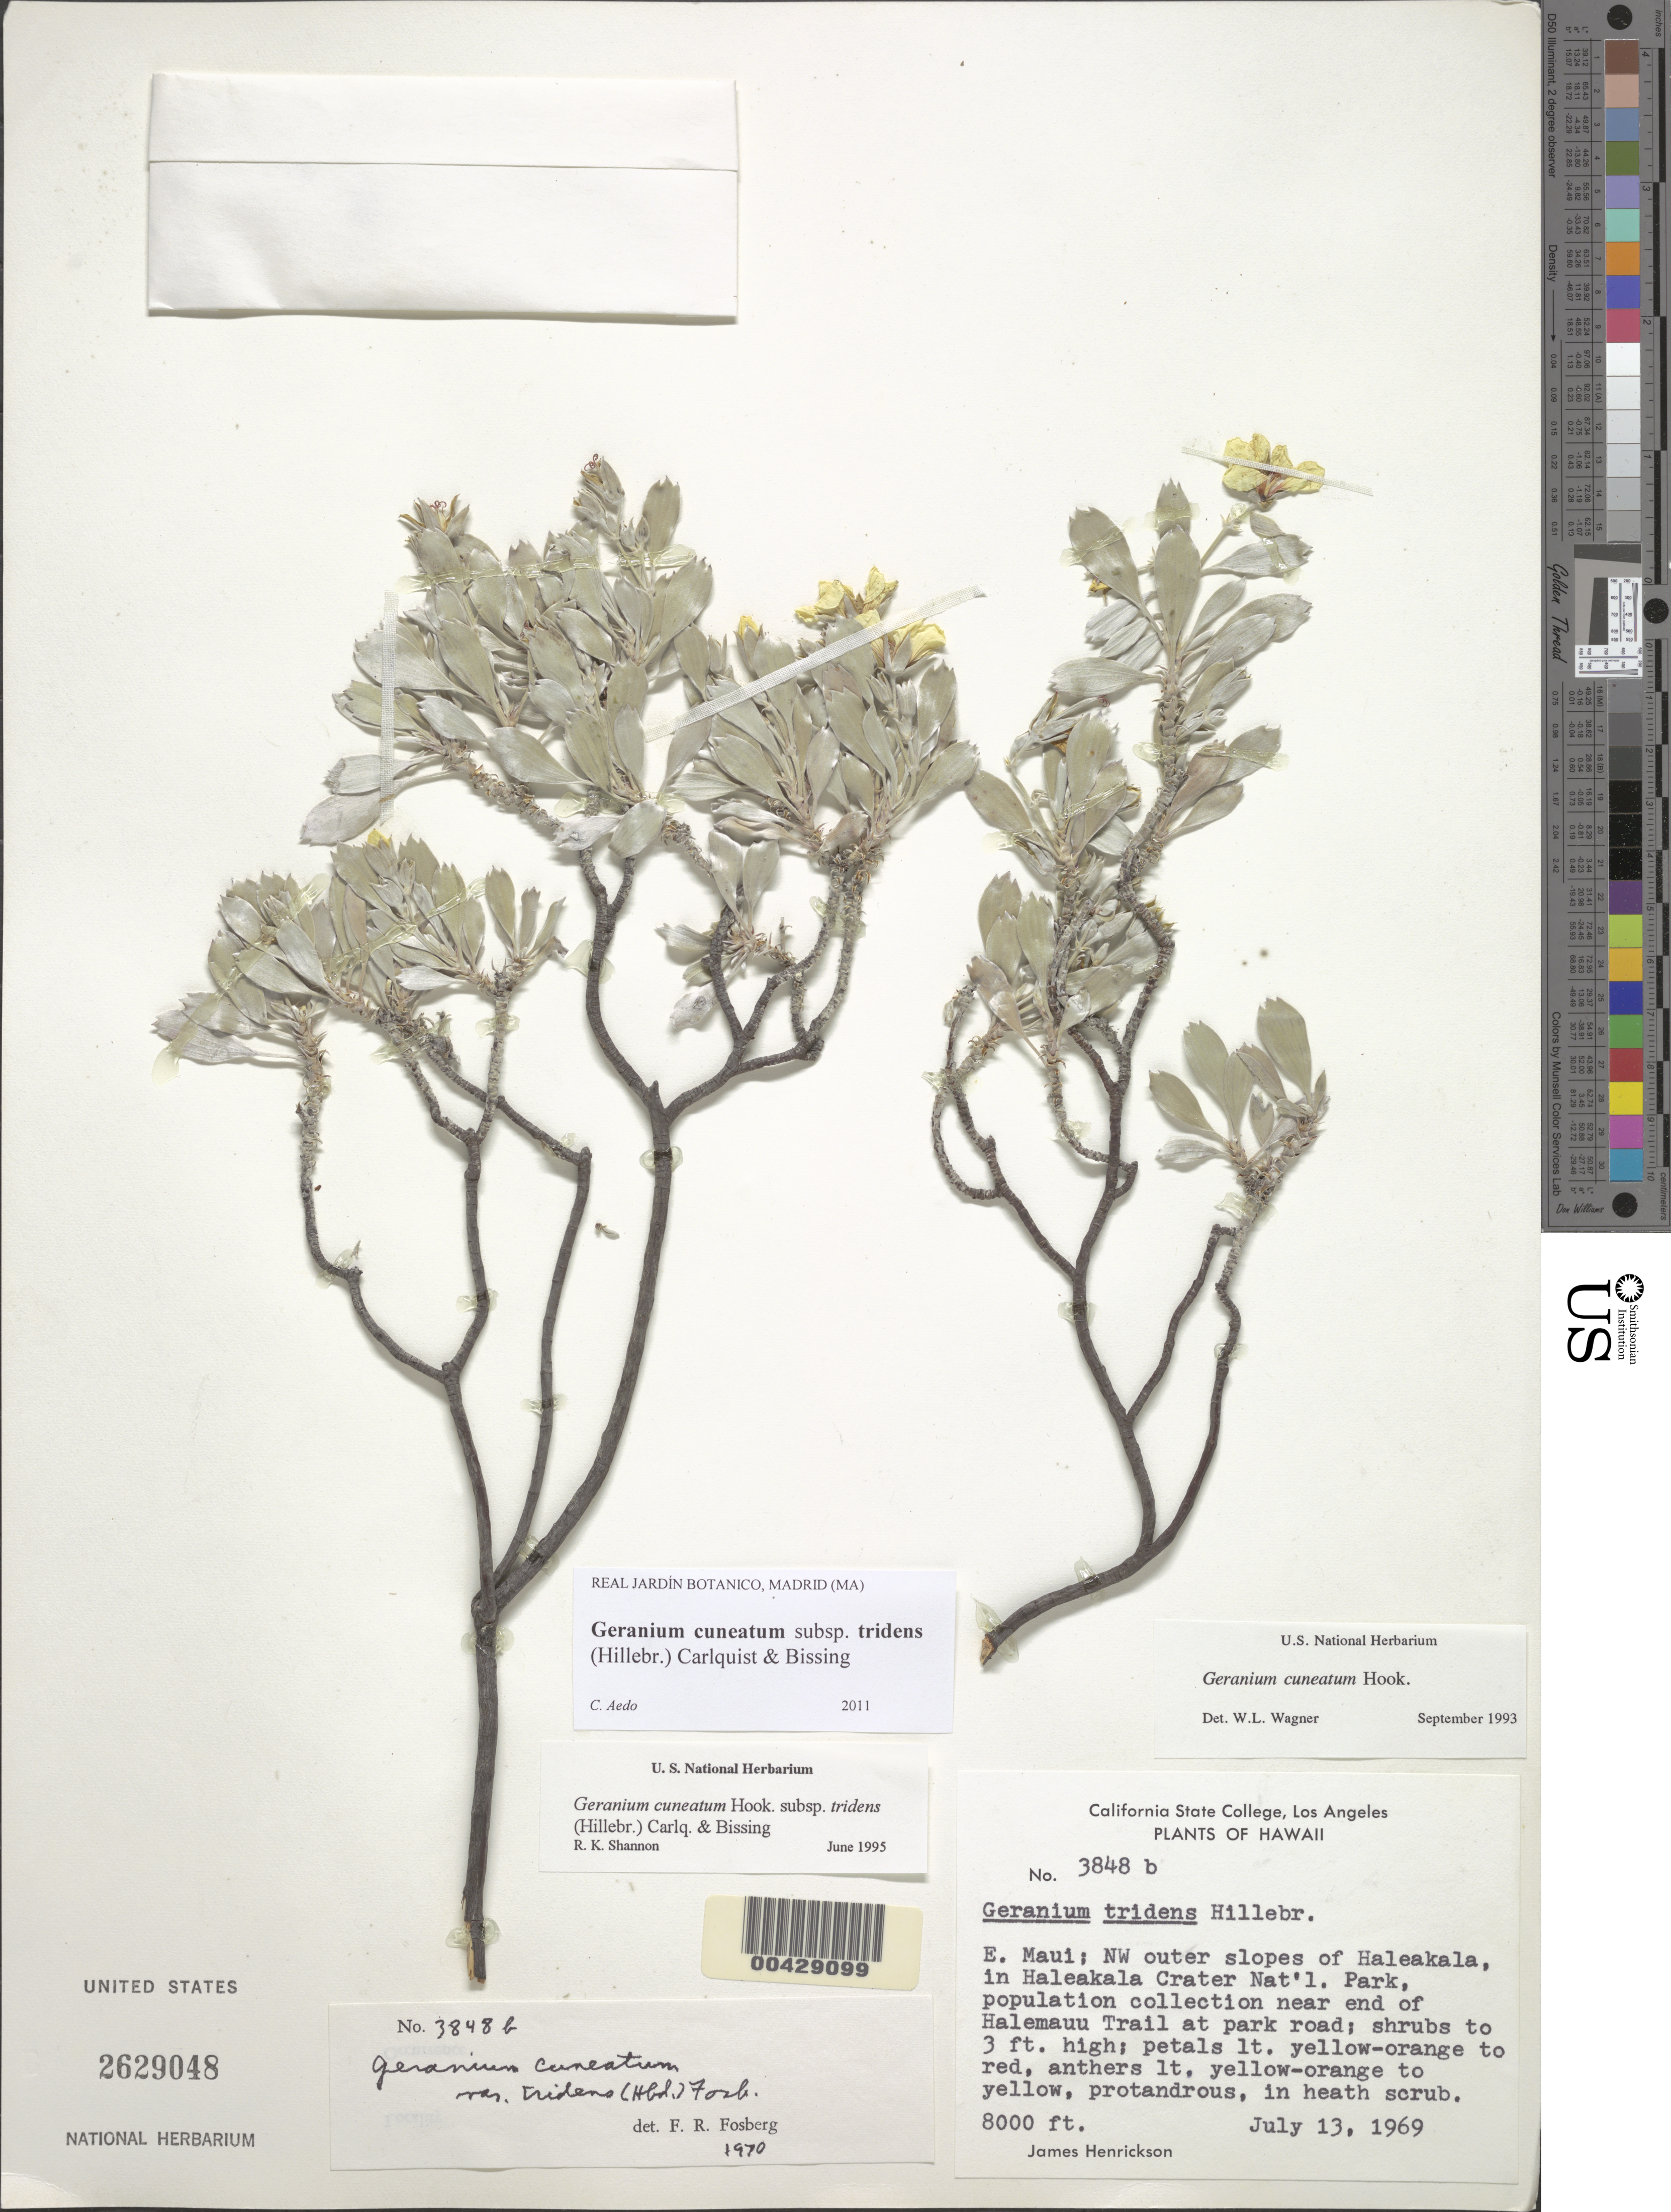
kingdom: Plantae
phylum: Tracheophyta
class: Magnoliopsida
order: Geraniales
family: Geraniaceae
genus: Geranium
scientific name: Geranium cuneatum subsp. tridens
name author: (Hillebr.) Carlquist & Bissing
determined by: Aedo, C.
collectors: J. S. Henrickson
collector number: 3848b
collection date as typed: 13 Jul 1969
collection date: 1969-07-13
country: United States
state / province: Hawaii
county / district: Maui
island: Maui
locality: E Maui, NW outer slopes of Haleakala, in Haleakala Crater National Park, near end of Halemauu Trail at park road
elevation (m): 2438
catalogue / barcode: US 2629048